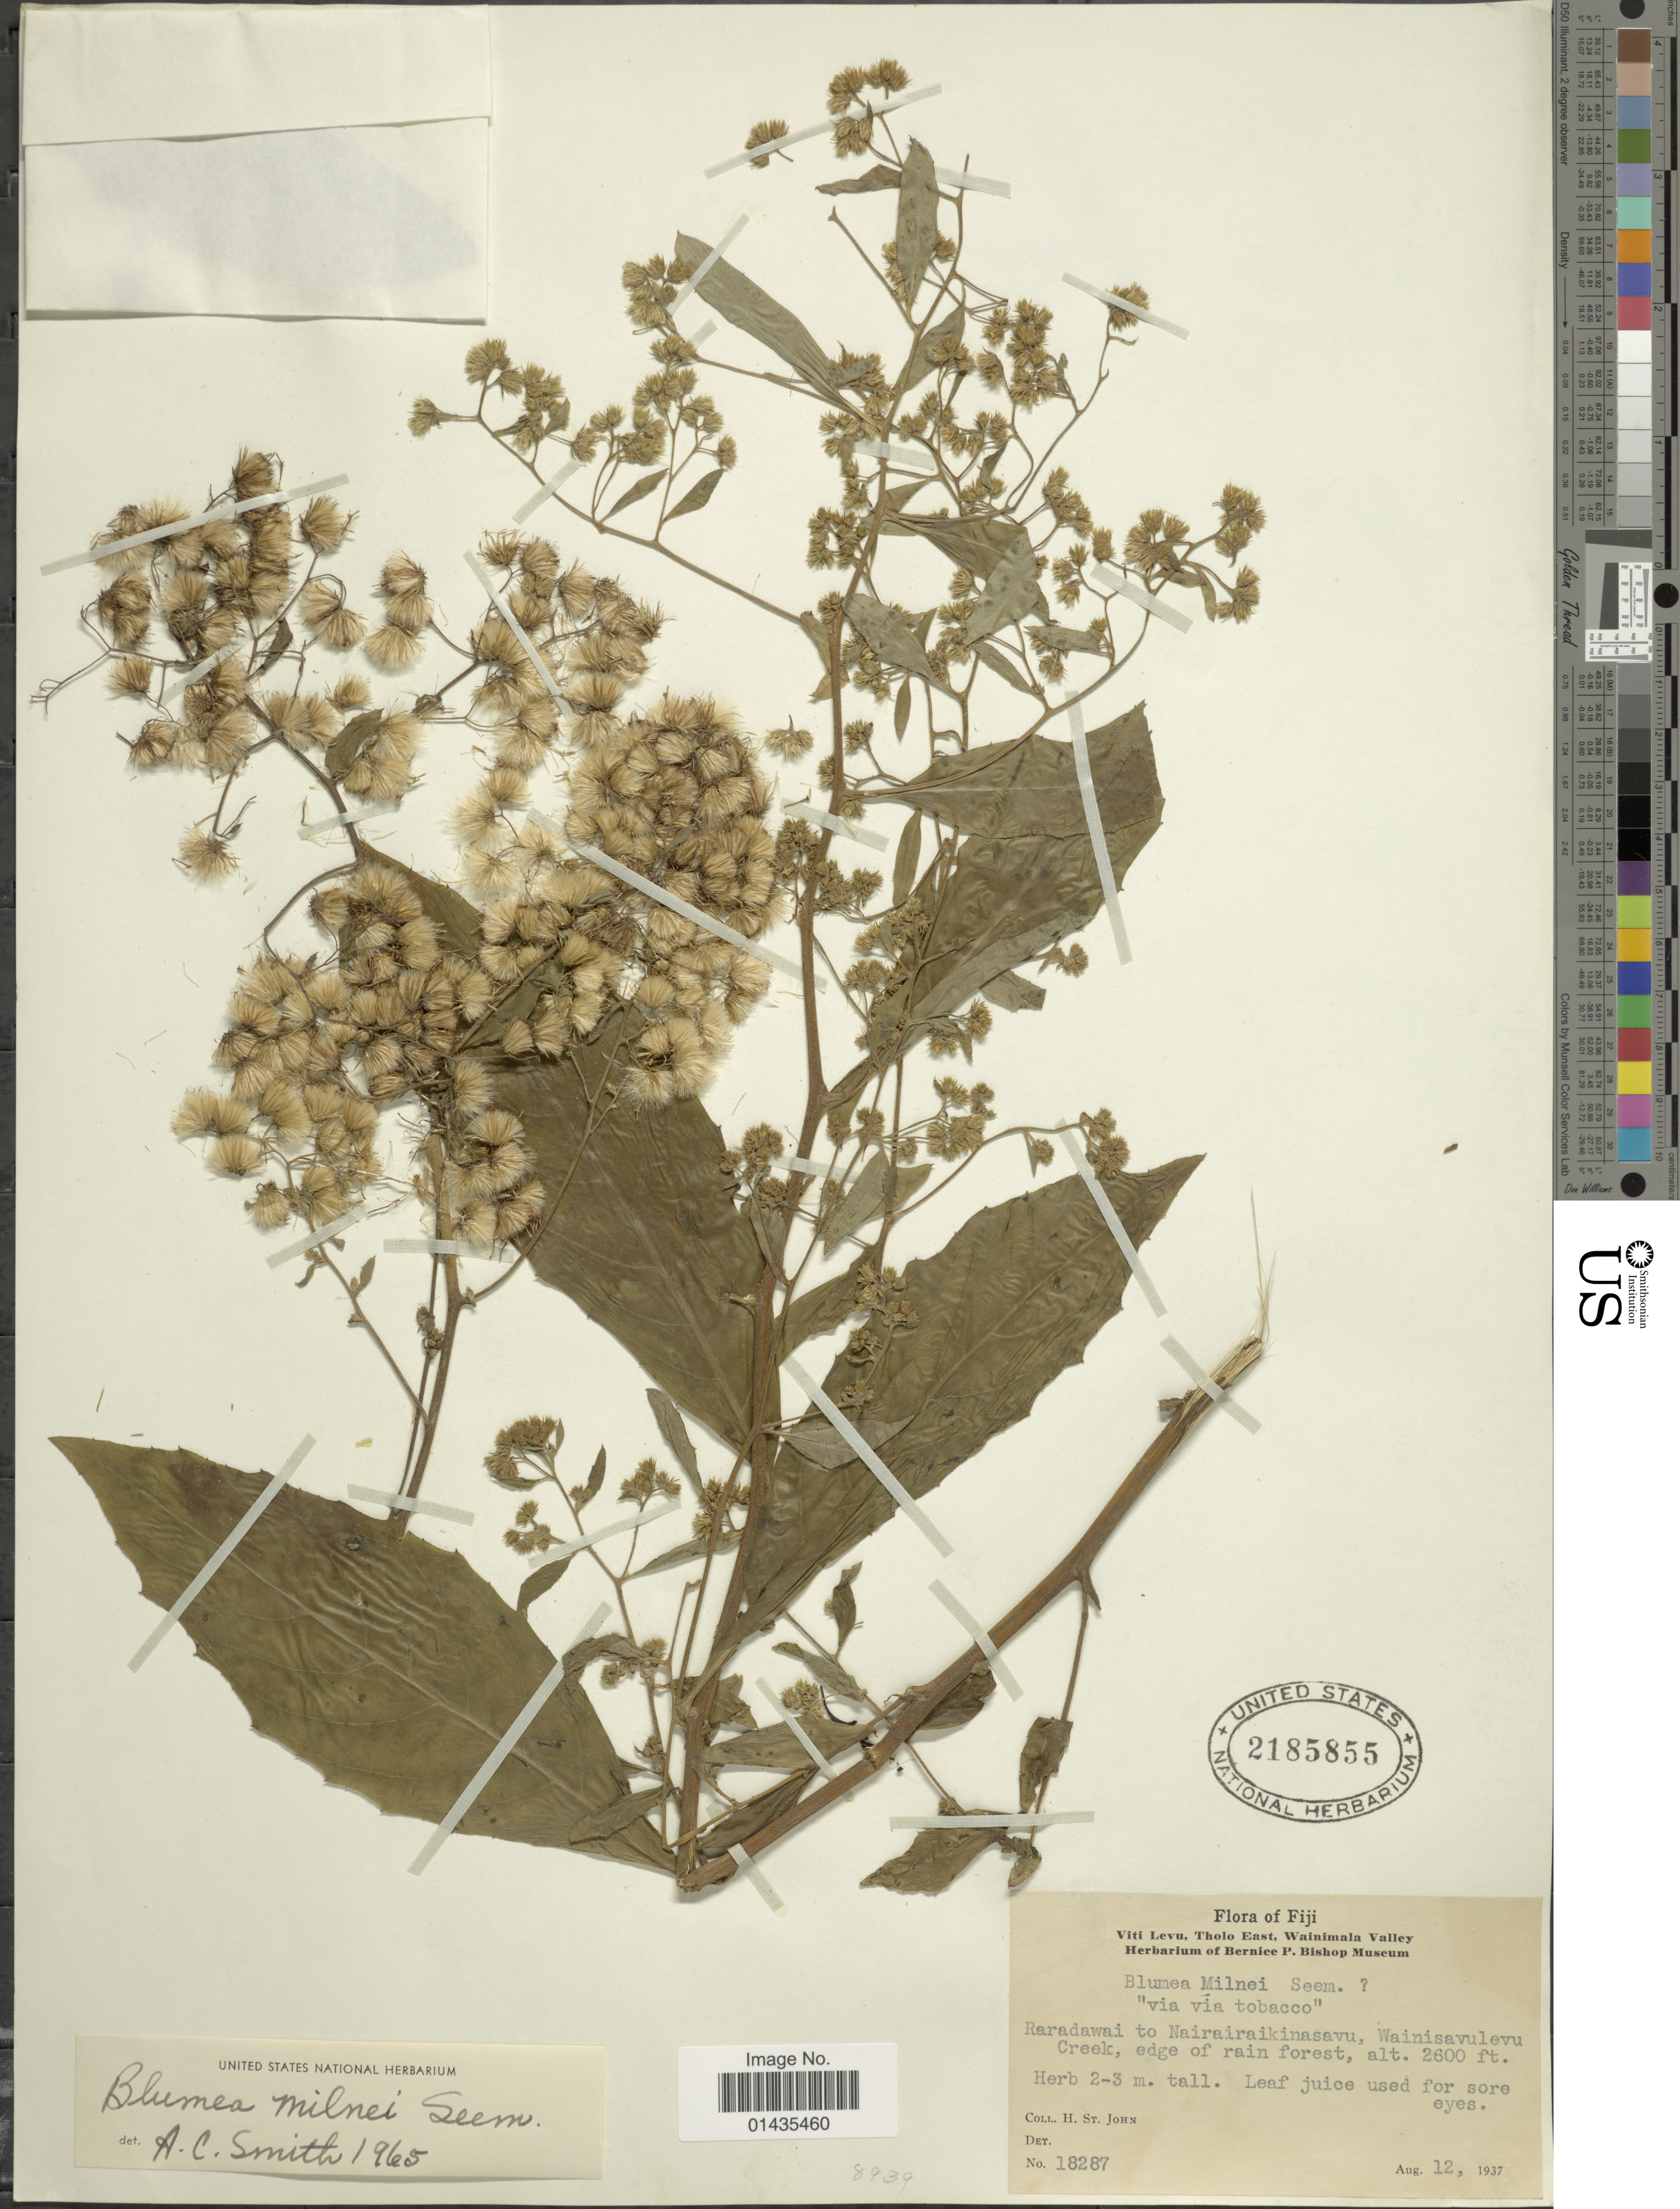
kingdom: Plantae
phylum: Tracheophyta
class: Magnoliopsida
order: Asterales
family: Asteraceae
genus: Blumea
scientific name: Blumea milnei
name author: Seem.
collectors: H. St. John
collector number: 18287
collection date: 1937-08-12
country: Fiji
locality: Viti Levu, Tholo East, Wainimala Valley, Raradawai to Nairairaikinasavu, Wainisavulevu Creek, edge of rain forest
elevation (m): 792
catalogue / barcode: US 2185855